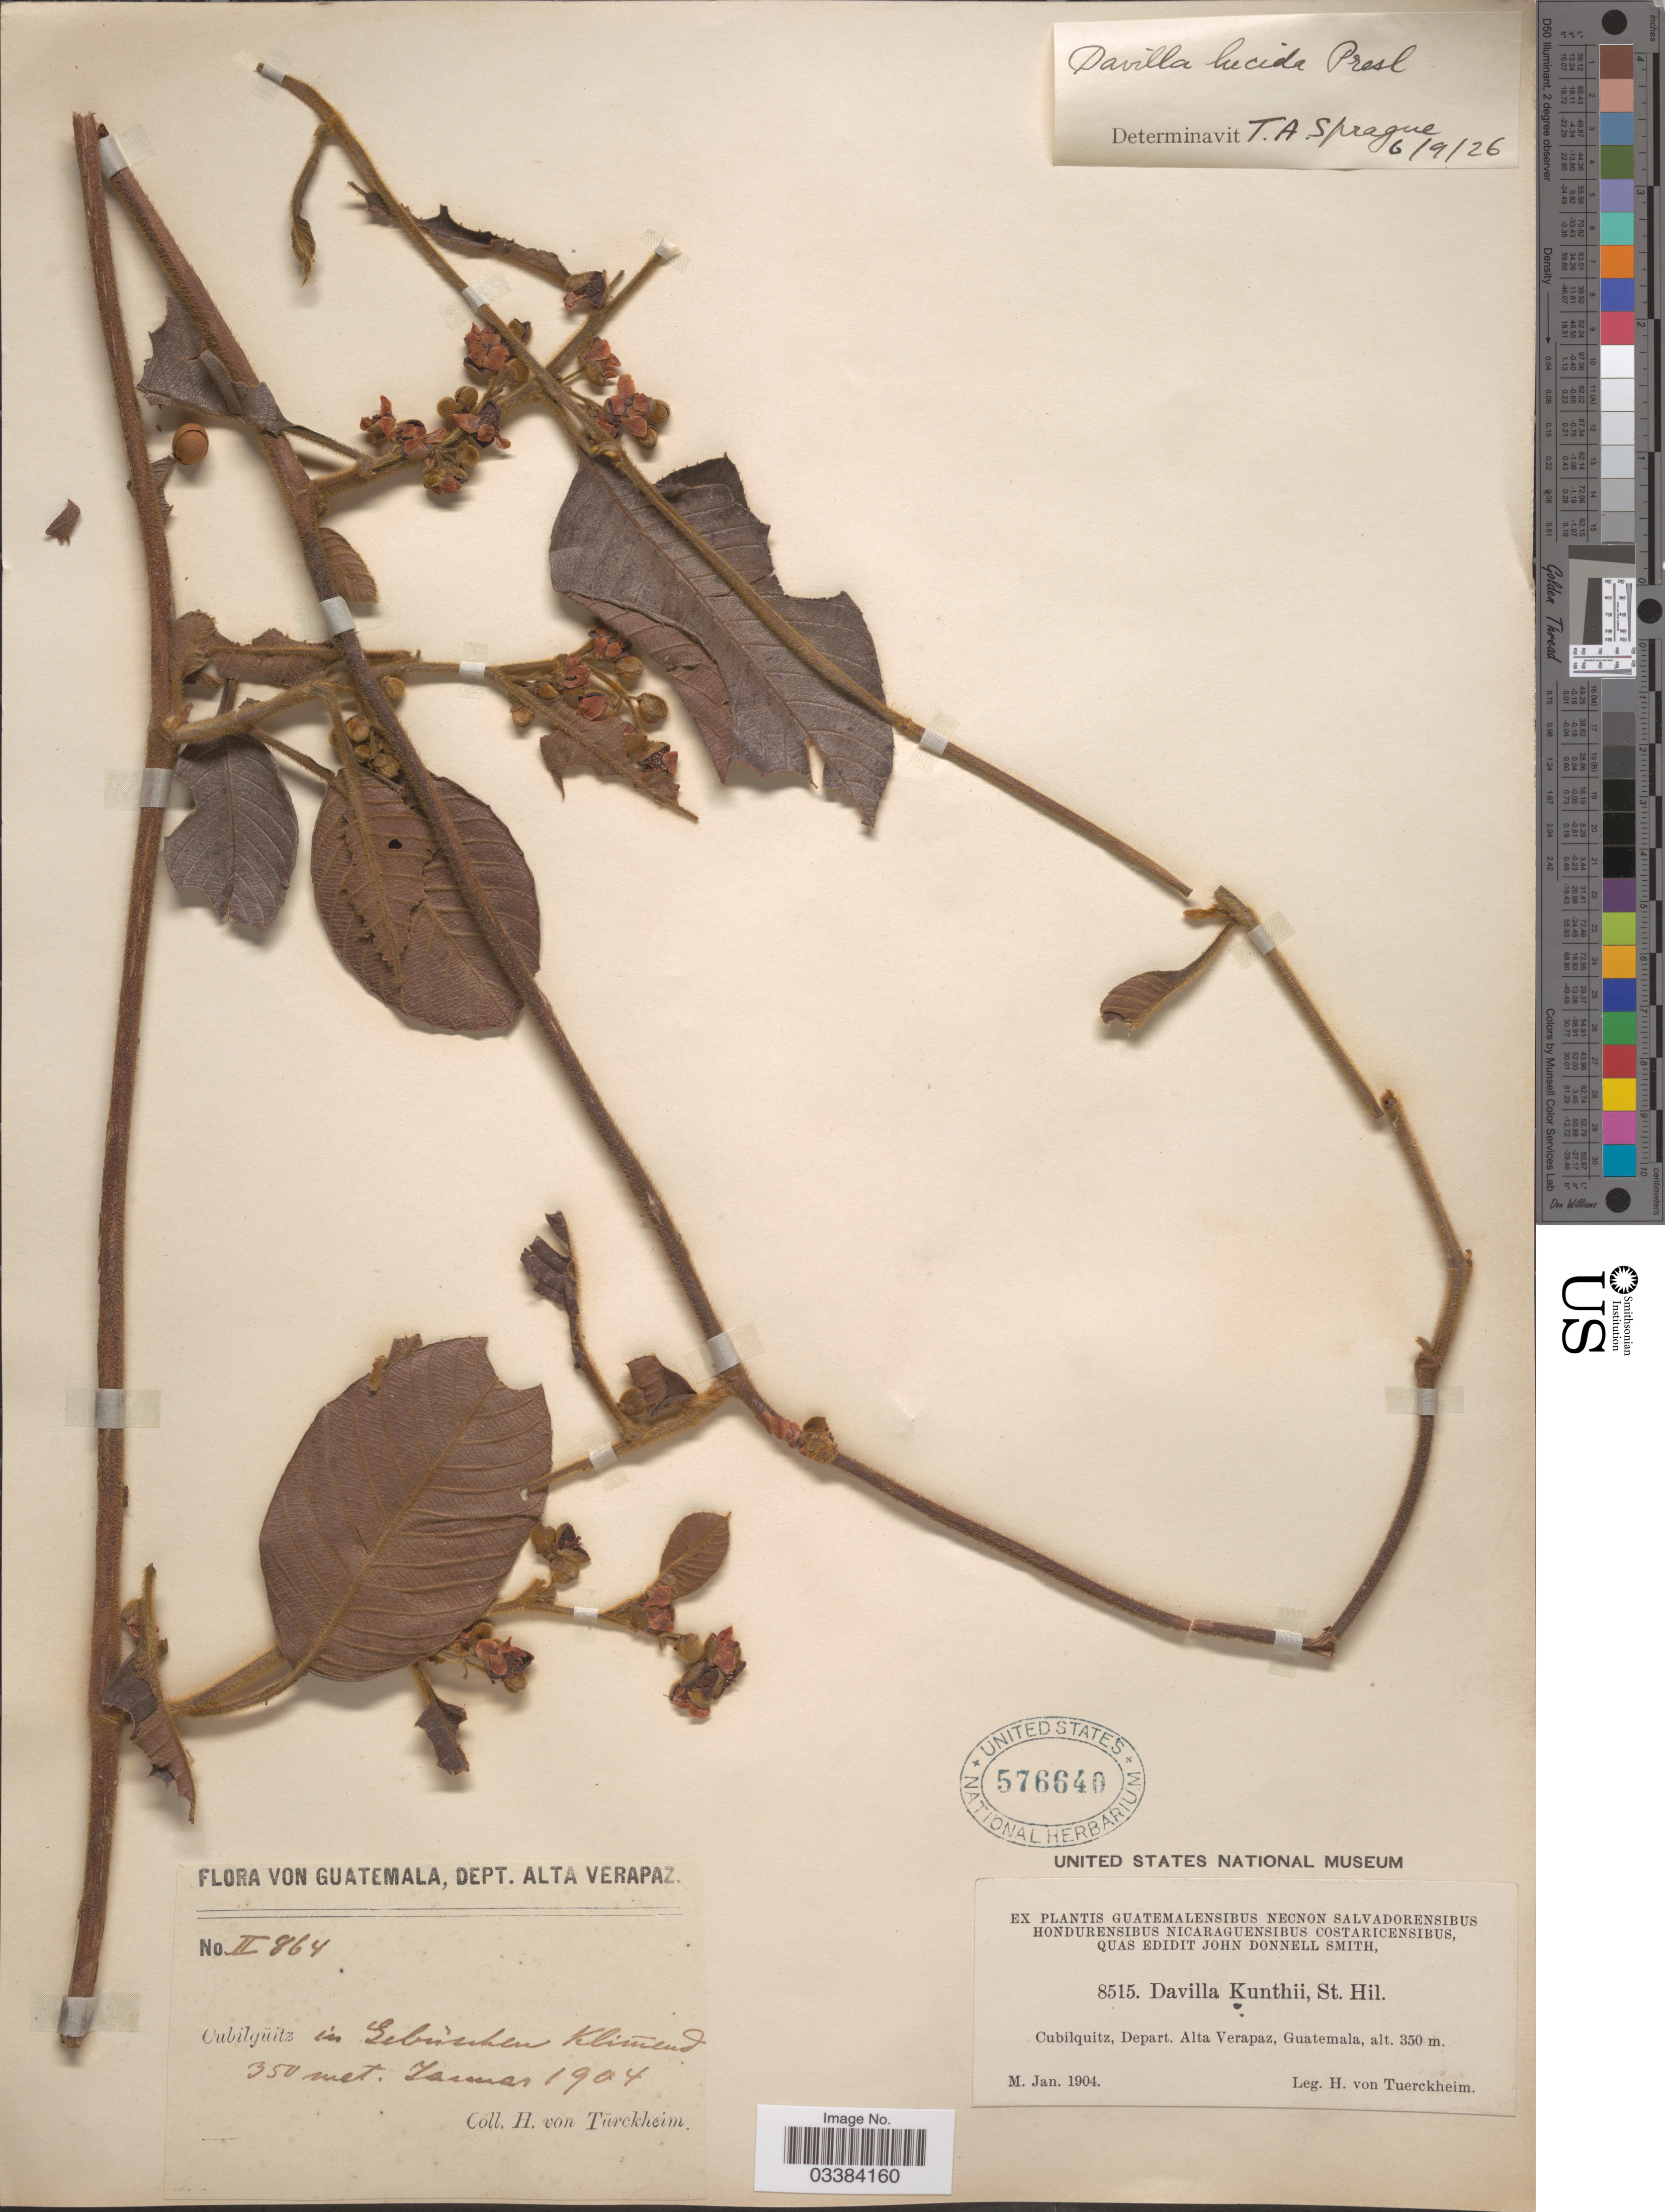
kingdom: Plantae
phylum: Tracheophyta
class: Magnoliopsida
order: Dilleniales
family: Dilleniaceae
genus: Davilla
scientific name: Davilla kunthii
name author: A. St.-Hil.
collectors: H. von Türckheim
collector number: II864/8515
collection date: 1904-01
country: Guatemala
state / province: Alta Verapaz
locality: In gebüschen klimend [climibing in bushes], Cubilquitz, Depart. Alta Verapaz.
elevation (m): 350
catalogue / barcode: US 576640